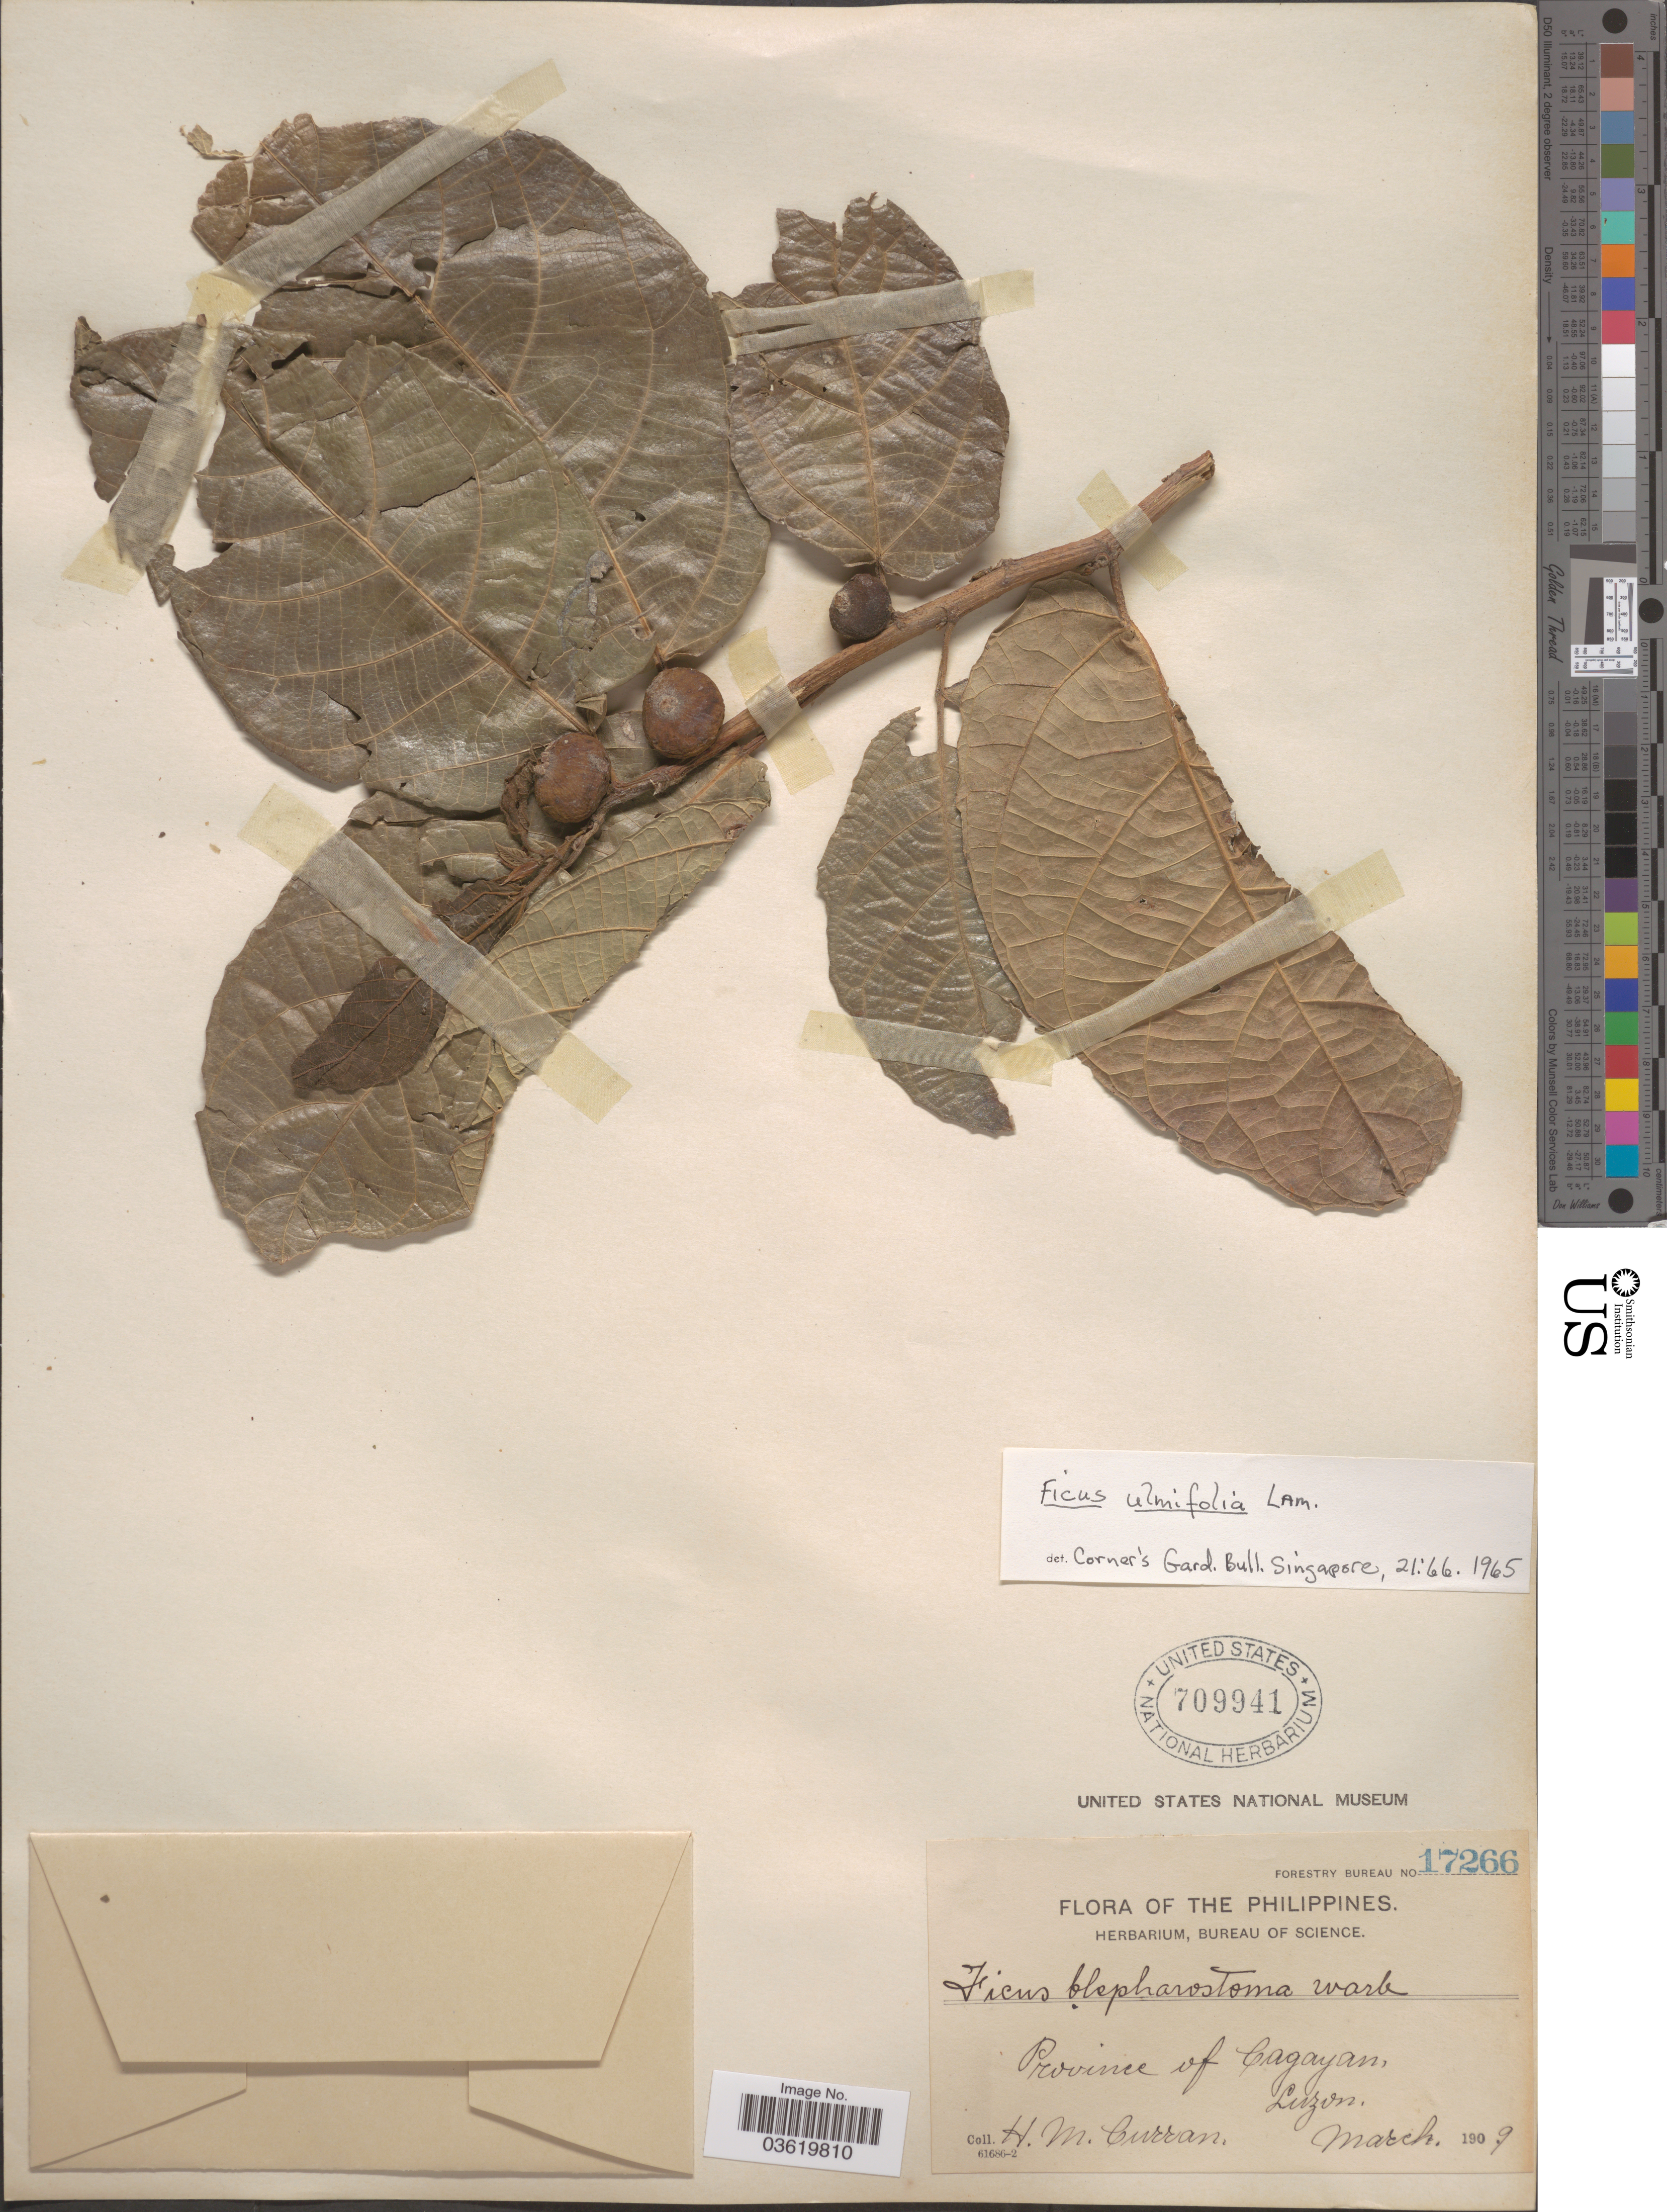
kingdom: Plantae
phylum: Tracheophyta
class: Magnoliopsida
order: Rosales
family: Moraceae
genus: Ficus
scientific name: Ficus ulmifolia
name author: Lam.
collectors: H. M. Curran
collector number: Forestry Bureau 17266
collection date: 1909-03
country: Philippines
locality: Province of Cagayan, Luzon.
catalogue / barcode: US 709941